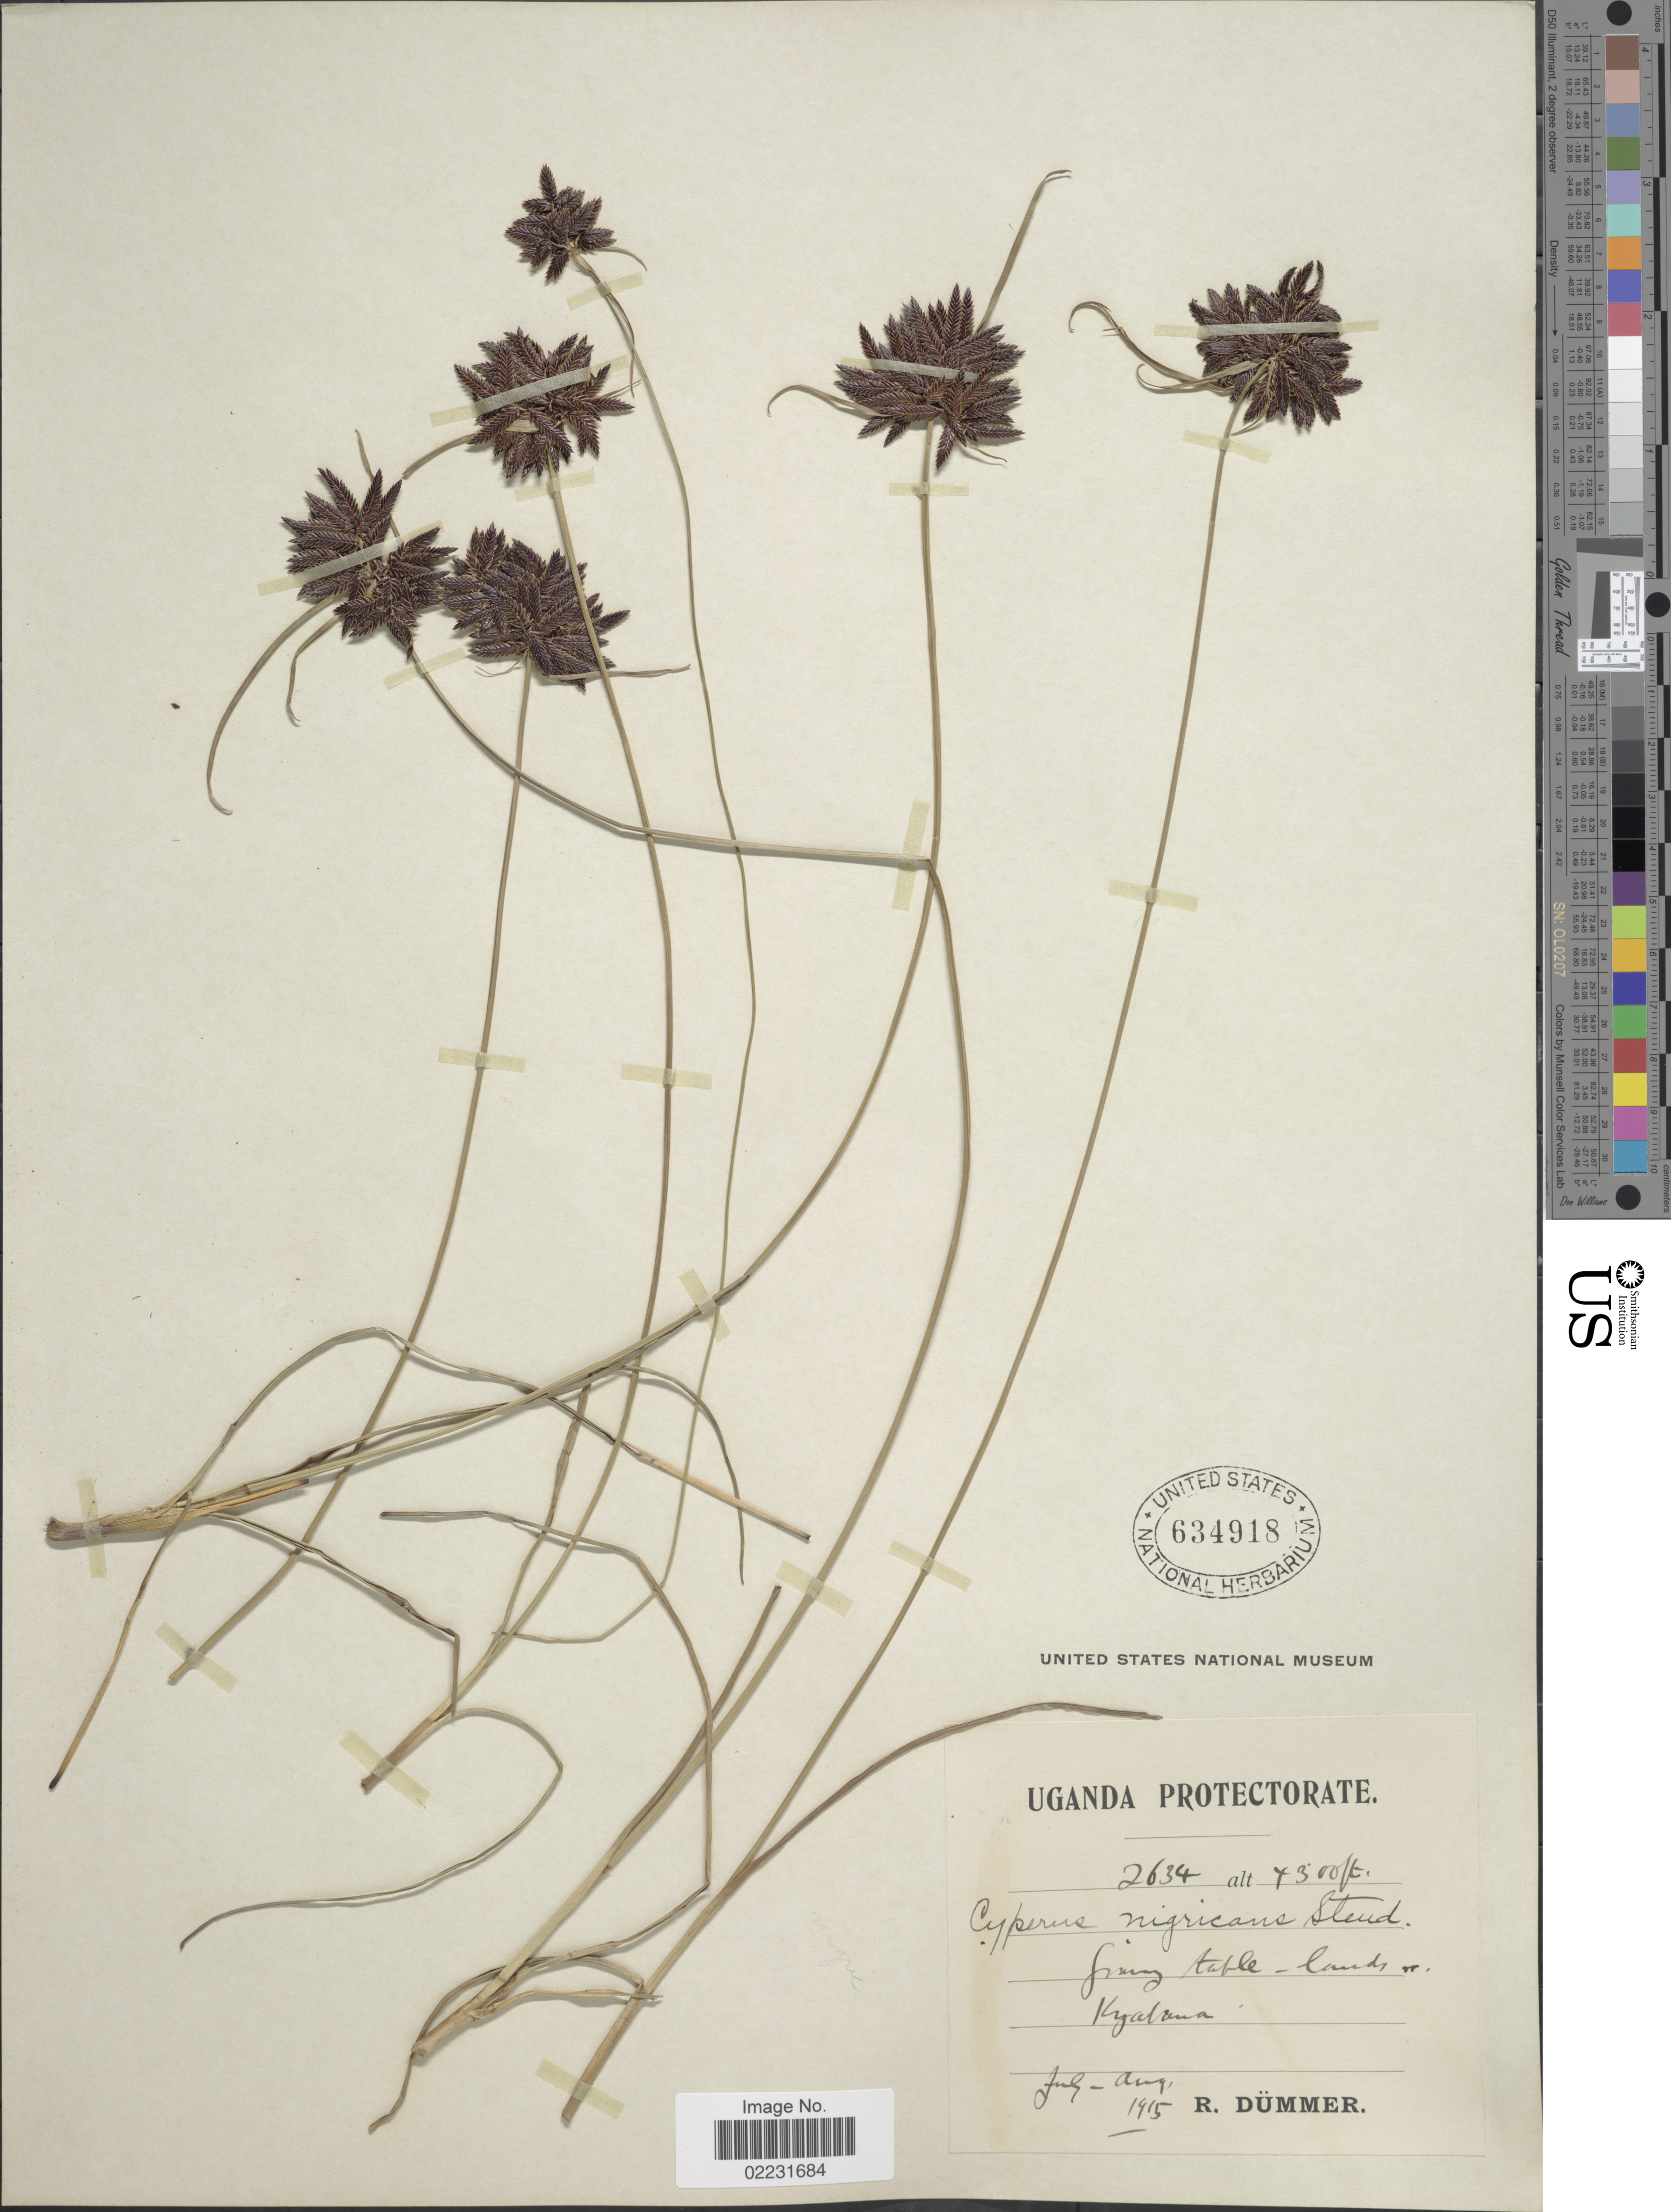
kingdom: Plantae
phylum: Tracheophyta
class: Liliopsida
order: Poales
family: Cyperaceae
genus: Cyperus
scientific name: Cyperus nitidus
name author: Lam.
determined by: Strong, Mark T., (BOT), Smithsonian Institution - National Museum of Natural History (UNITED STATES)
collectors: R. A. Dümmer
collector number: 2634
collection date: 1915-07/1915-08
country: Uganda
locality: Uganda Protectorate, Kyabana.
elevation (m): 1311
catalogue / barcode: US 634918